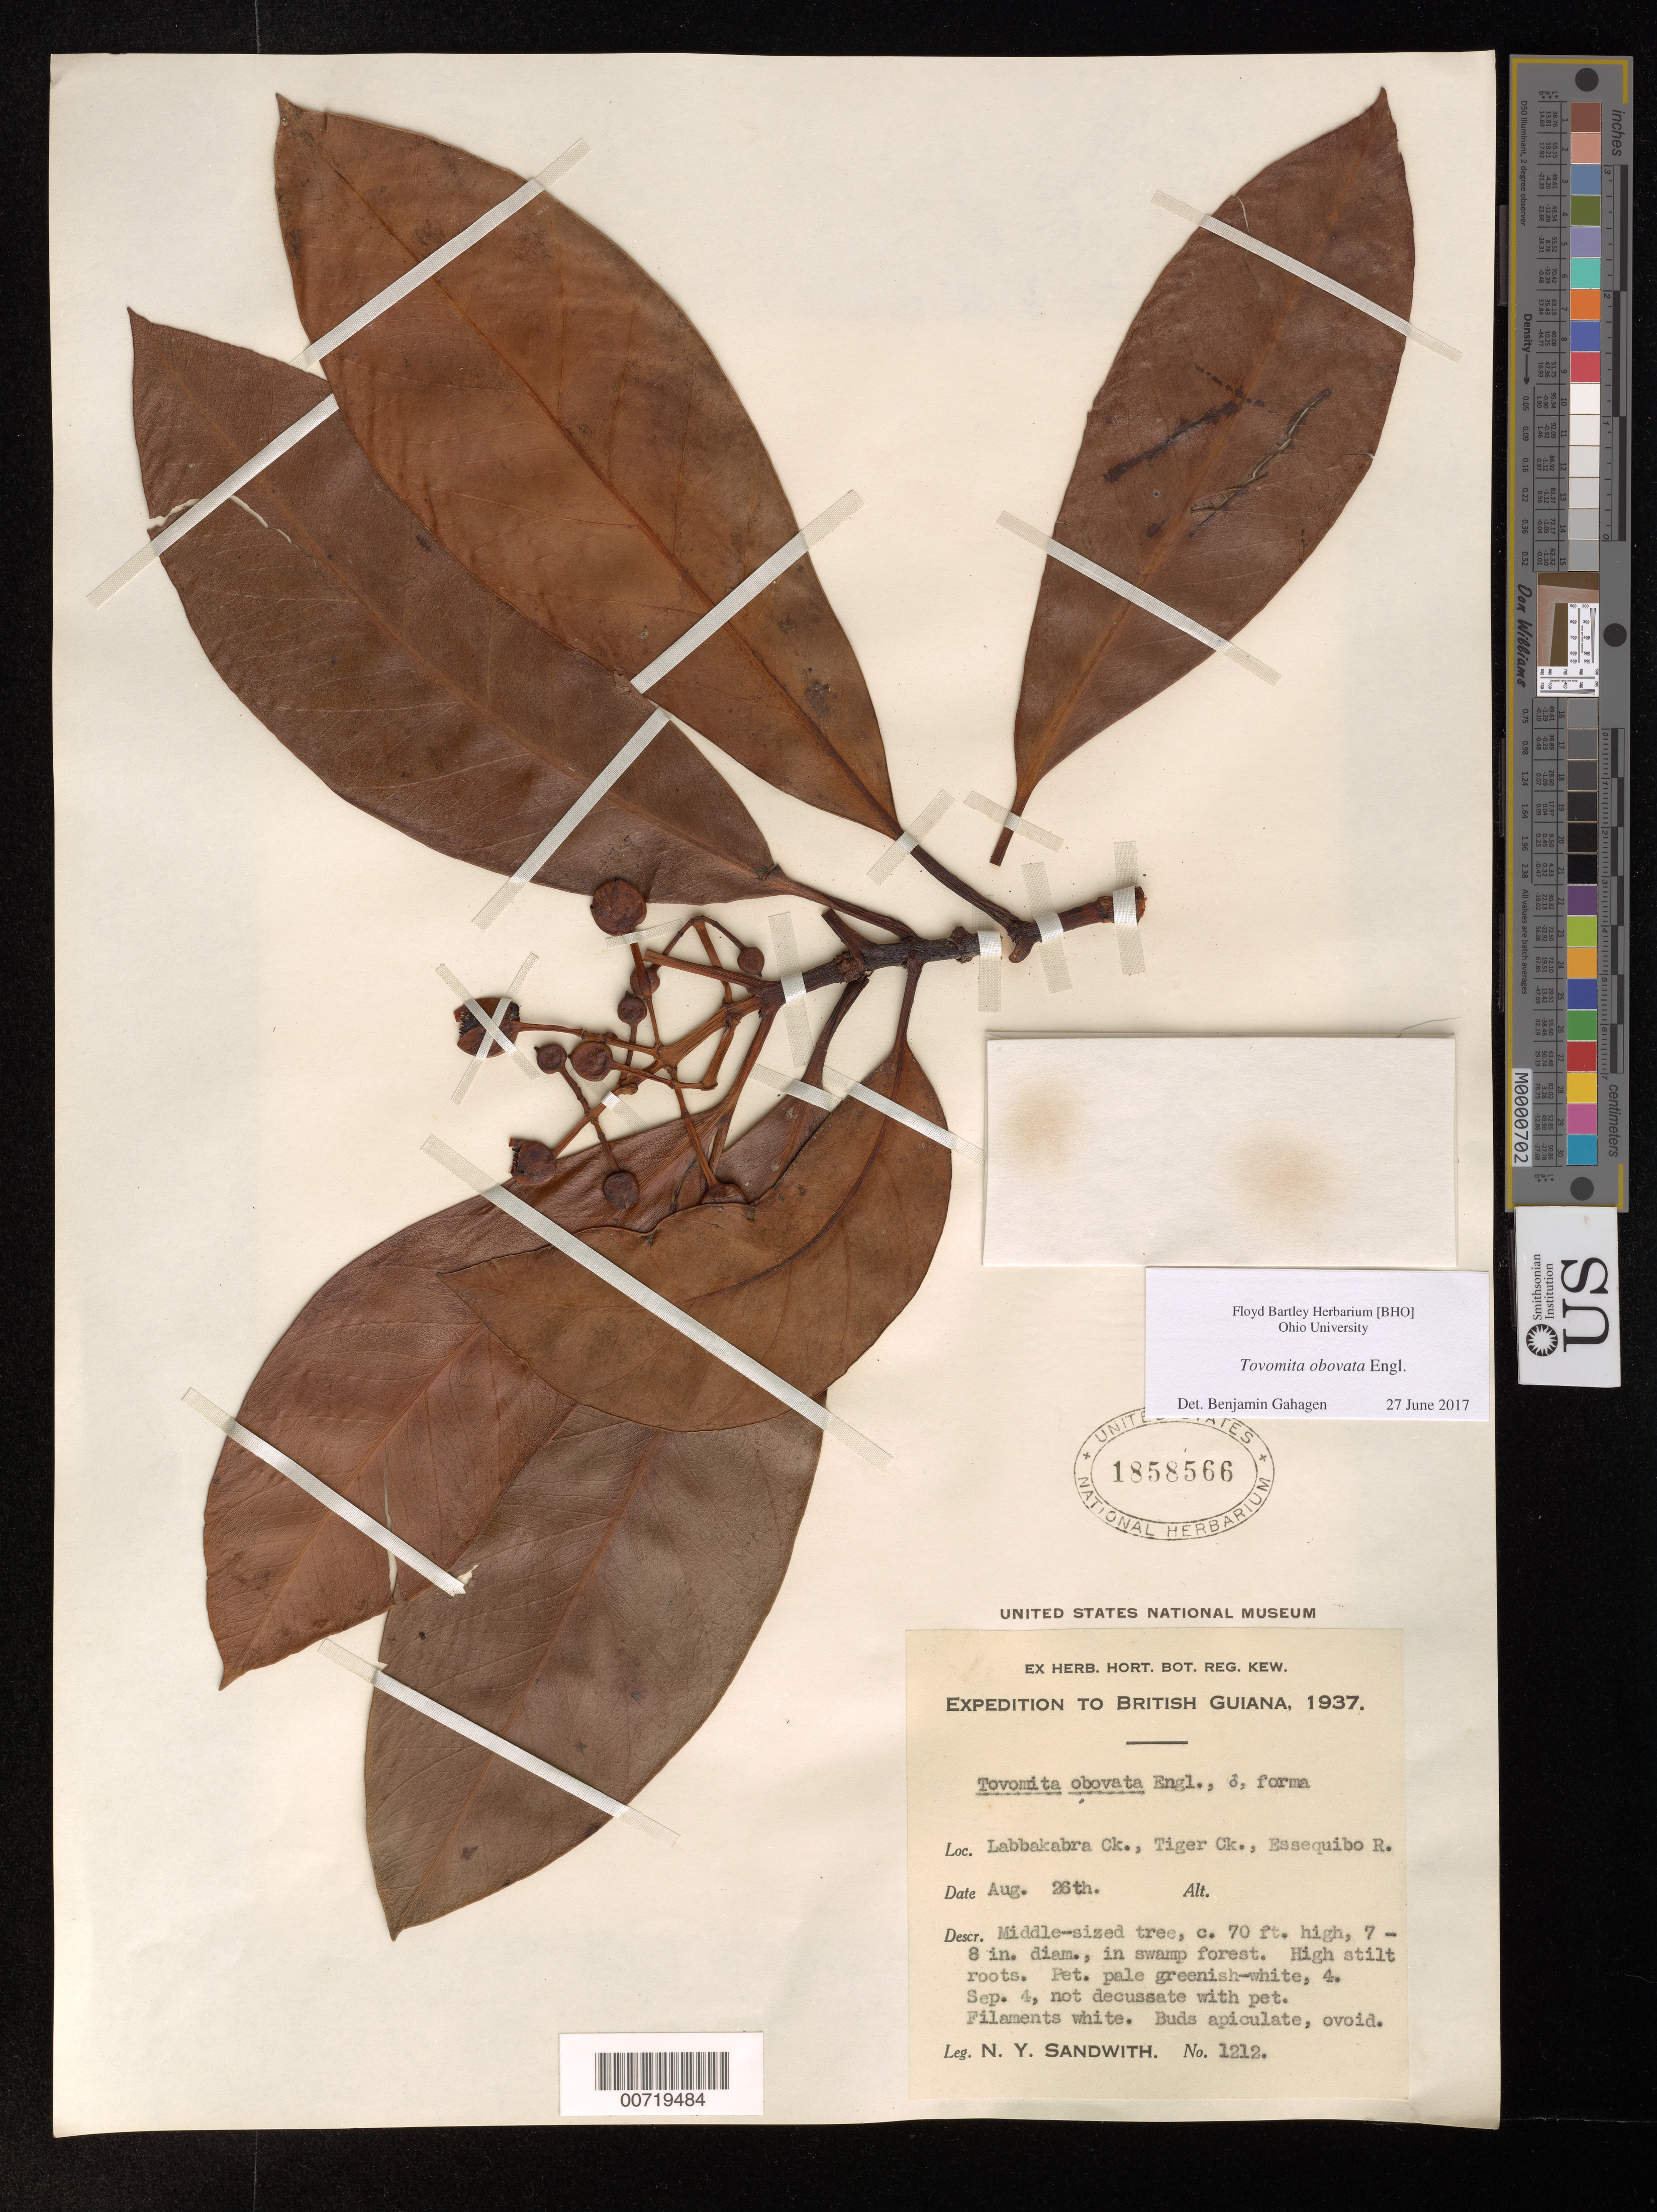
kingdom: Plantae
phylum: Tracheophyta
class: Magnoliopsida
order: Malpighiales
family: Clusiaceae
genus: Tovomita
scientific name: Tovomita obovata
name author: Engl.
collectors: N. Y. Sandwith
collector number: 1212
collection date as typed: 26-Aug-37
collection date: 1937-08-26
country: Guyana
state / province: Cuyuni-Mazaruni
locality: Labbakabra Creek, Tiger Creek, Essequibo R.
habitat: Swamp forest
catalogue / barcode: US 1858566